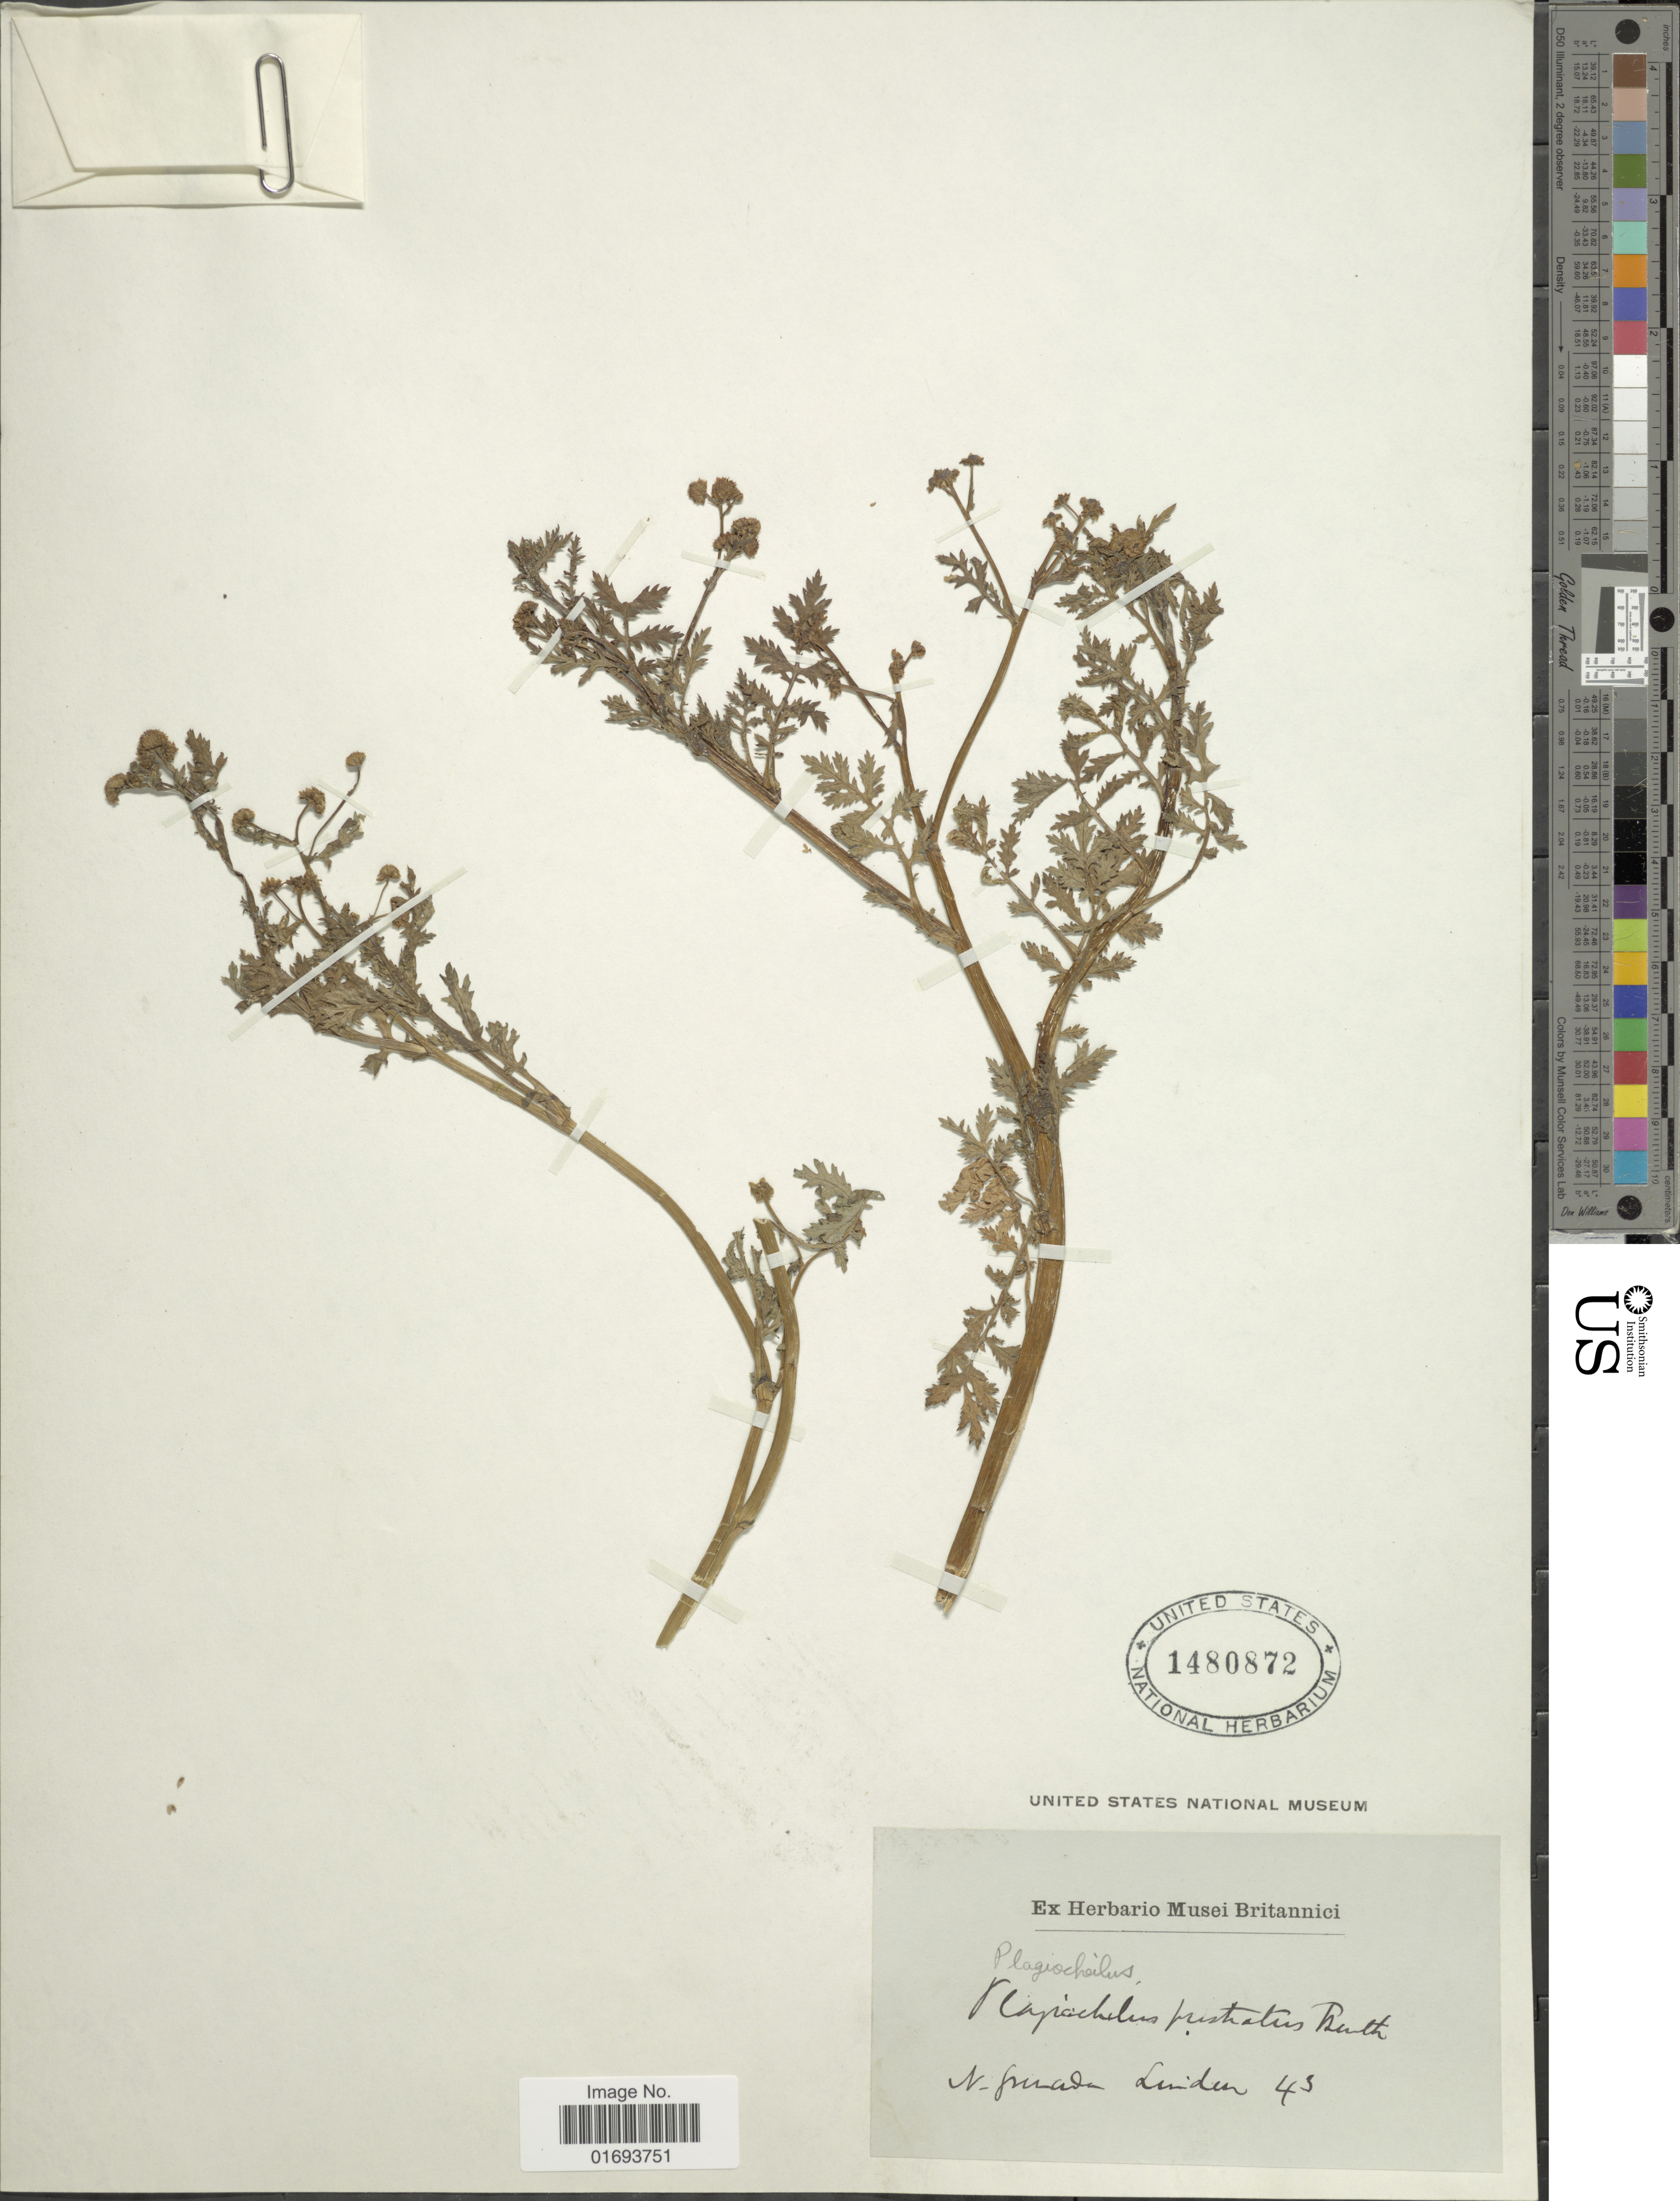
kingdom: Plantae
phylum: Tracheophyta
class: Magnoliopsida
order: Asterales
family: Asteraceae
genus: Plagiocheilus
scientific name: Plagiocheilus bogotensis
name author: (Kunth) Wedd.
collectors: -- Linden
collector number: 43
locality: N. Grenada.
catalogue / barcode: US 1480872